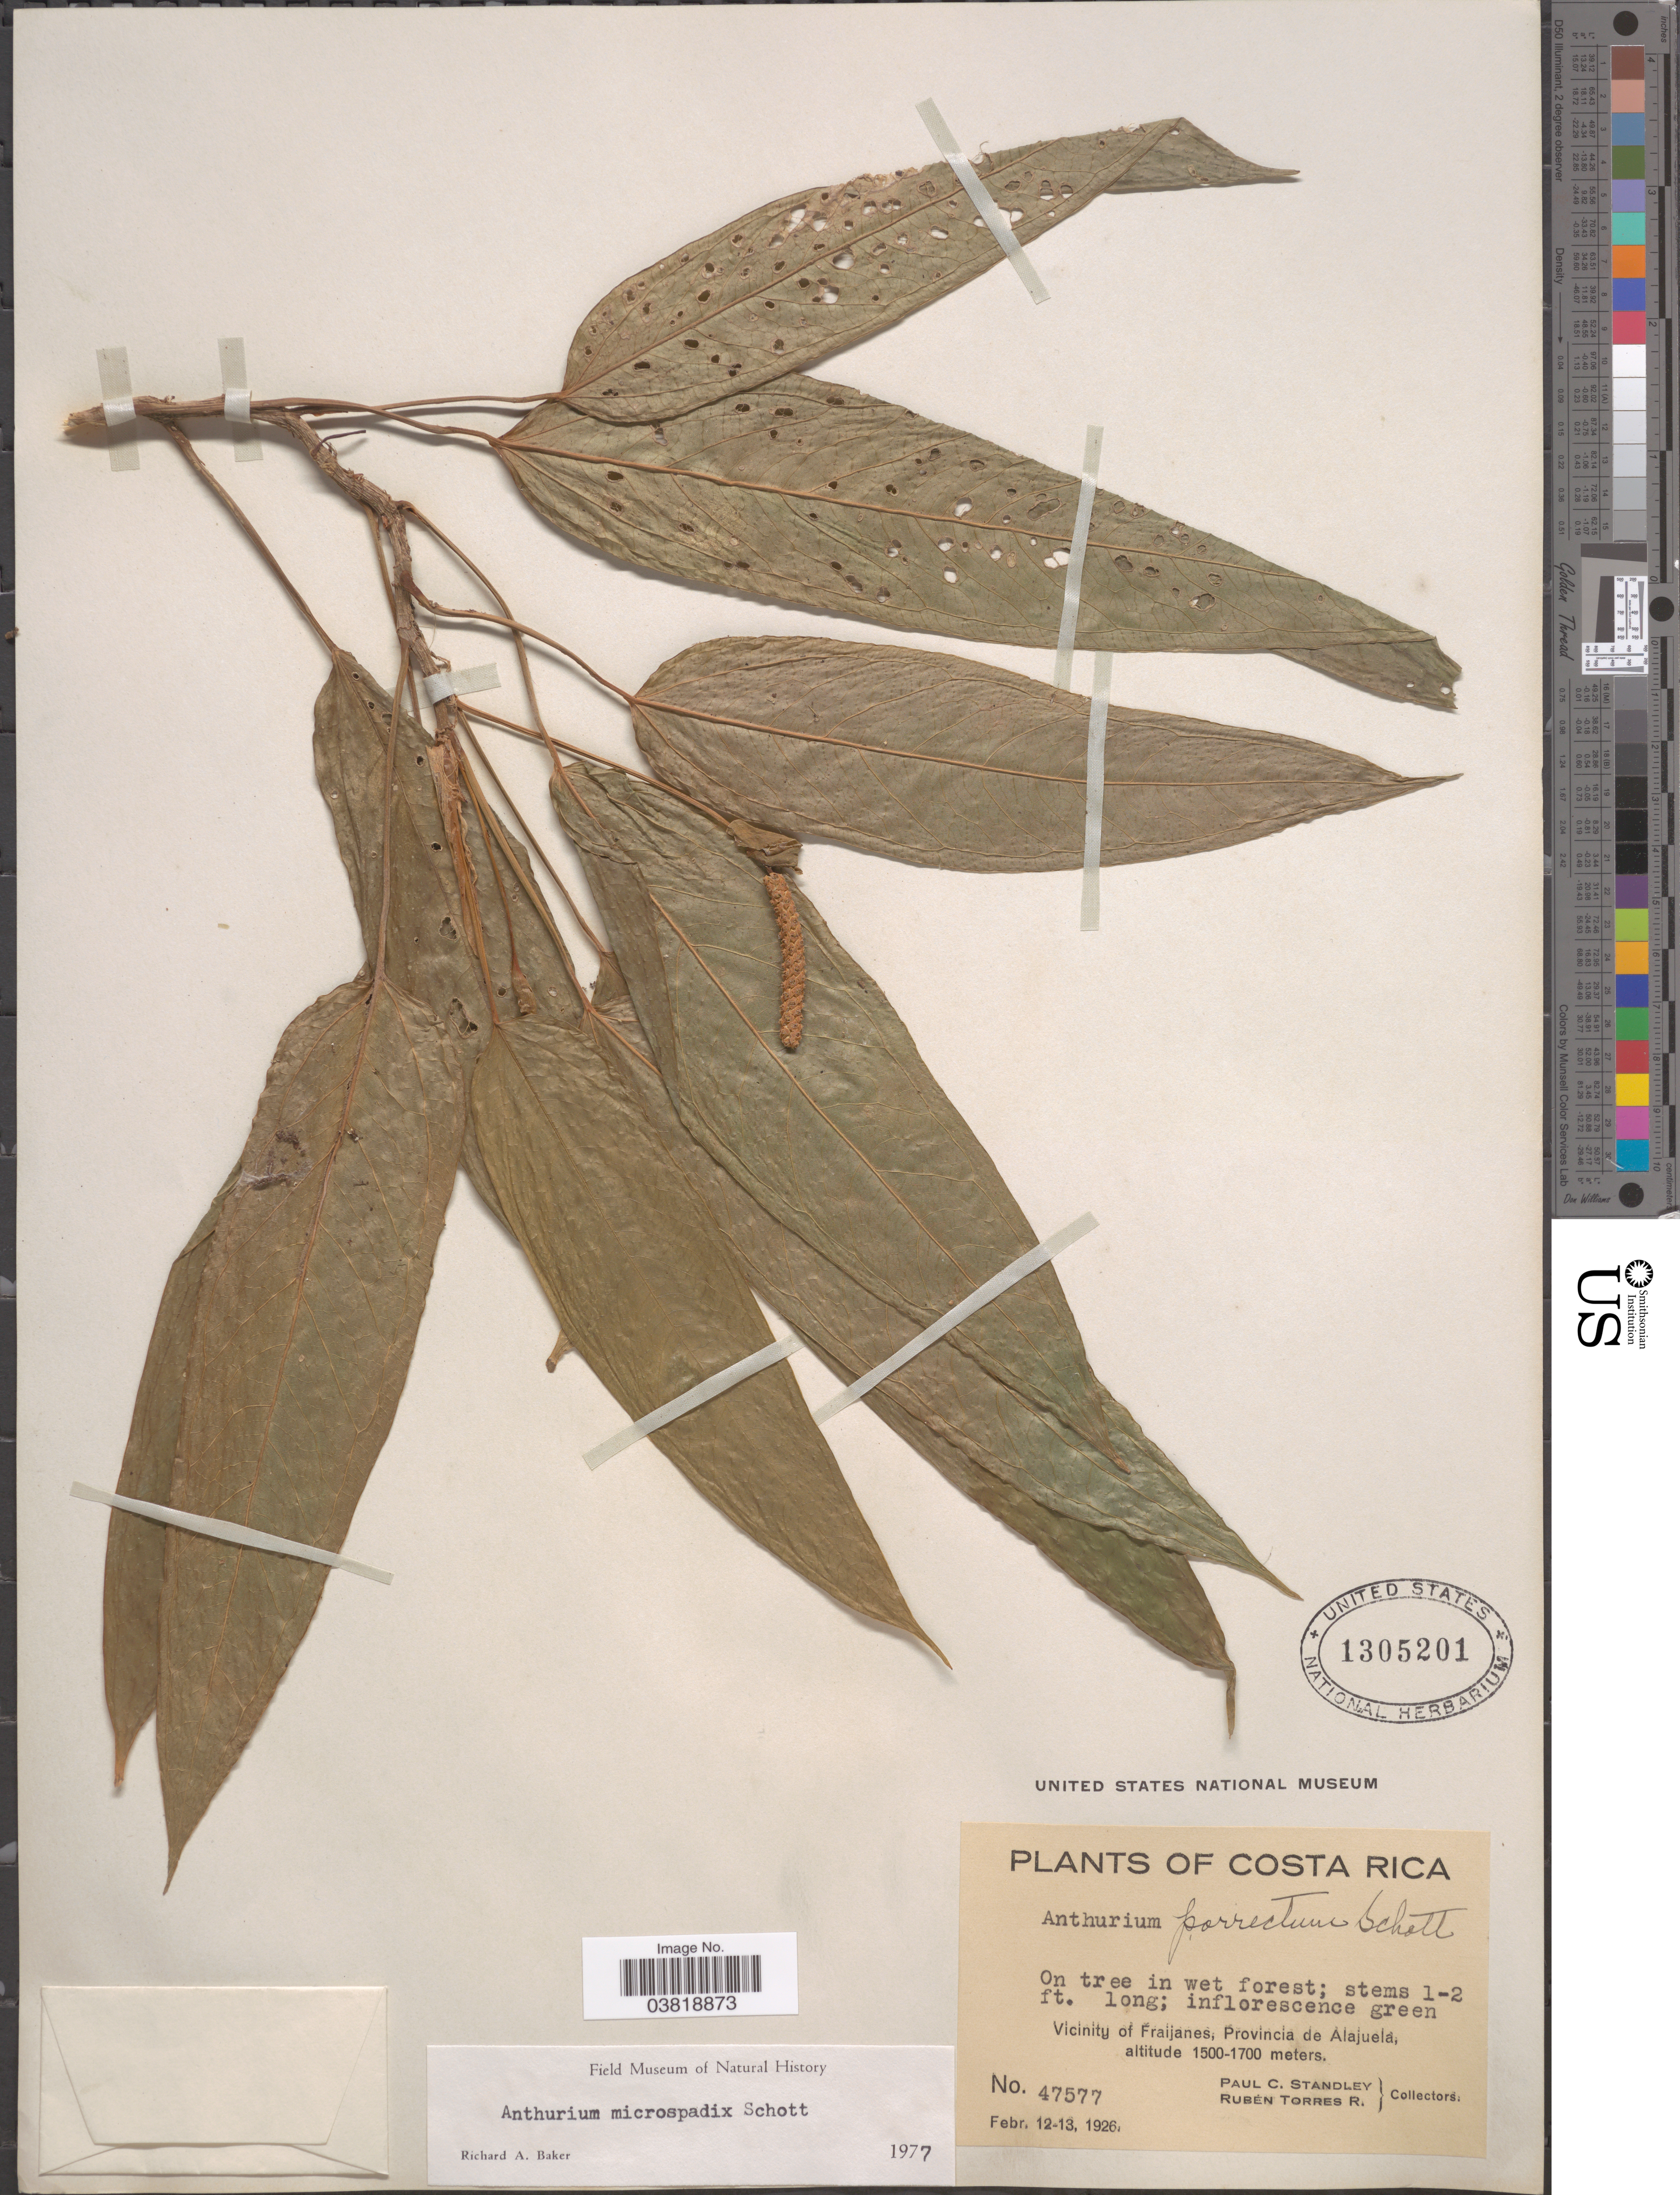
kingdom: Plantae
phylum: Tracheophyta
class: Liliopsida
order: Alismatales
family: Araceae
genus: Anthurium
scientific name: Anthurium microspadix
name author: Schott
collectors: P. C. Standley & R. Torres Rojas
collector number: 47577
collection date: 1926-02-12/1926-02-13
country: Costa Rica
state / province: Alajuela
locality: Vicinity of Fraijanes.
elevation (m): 1500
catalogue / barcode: US 1305201